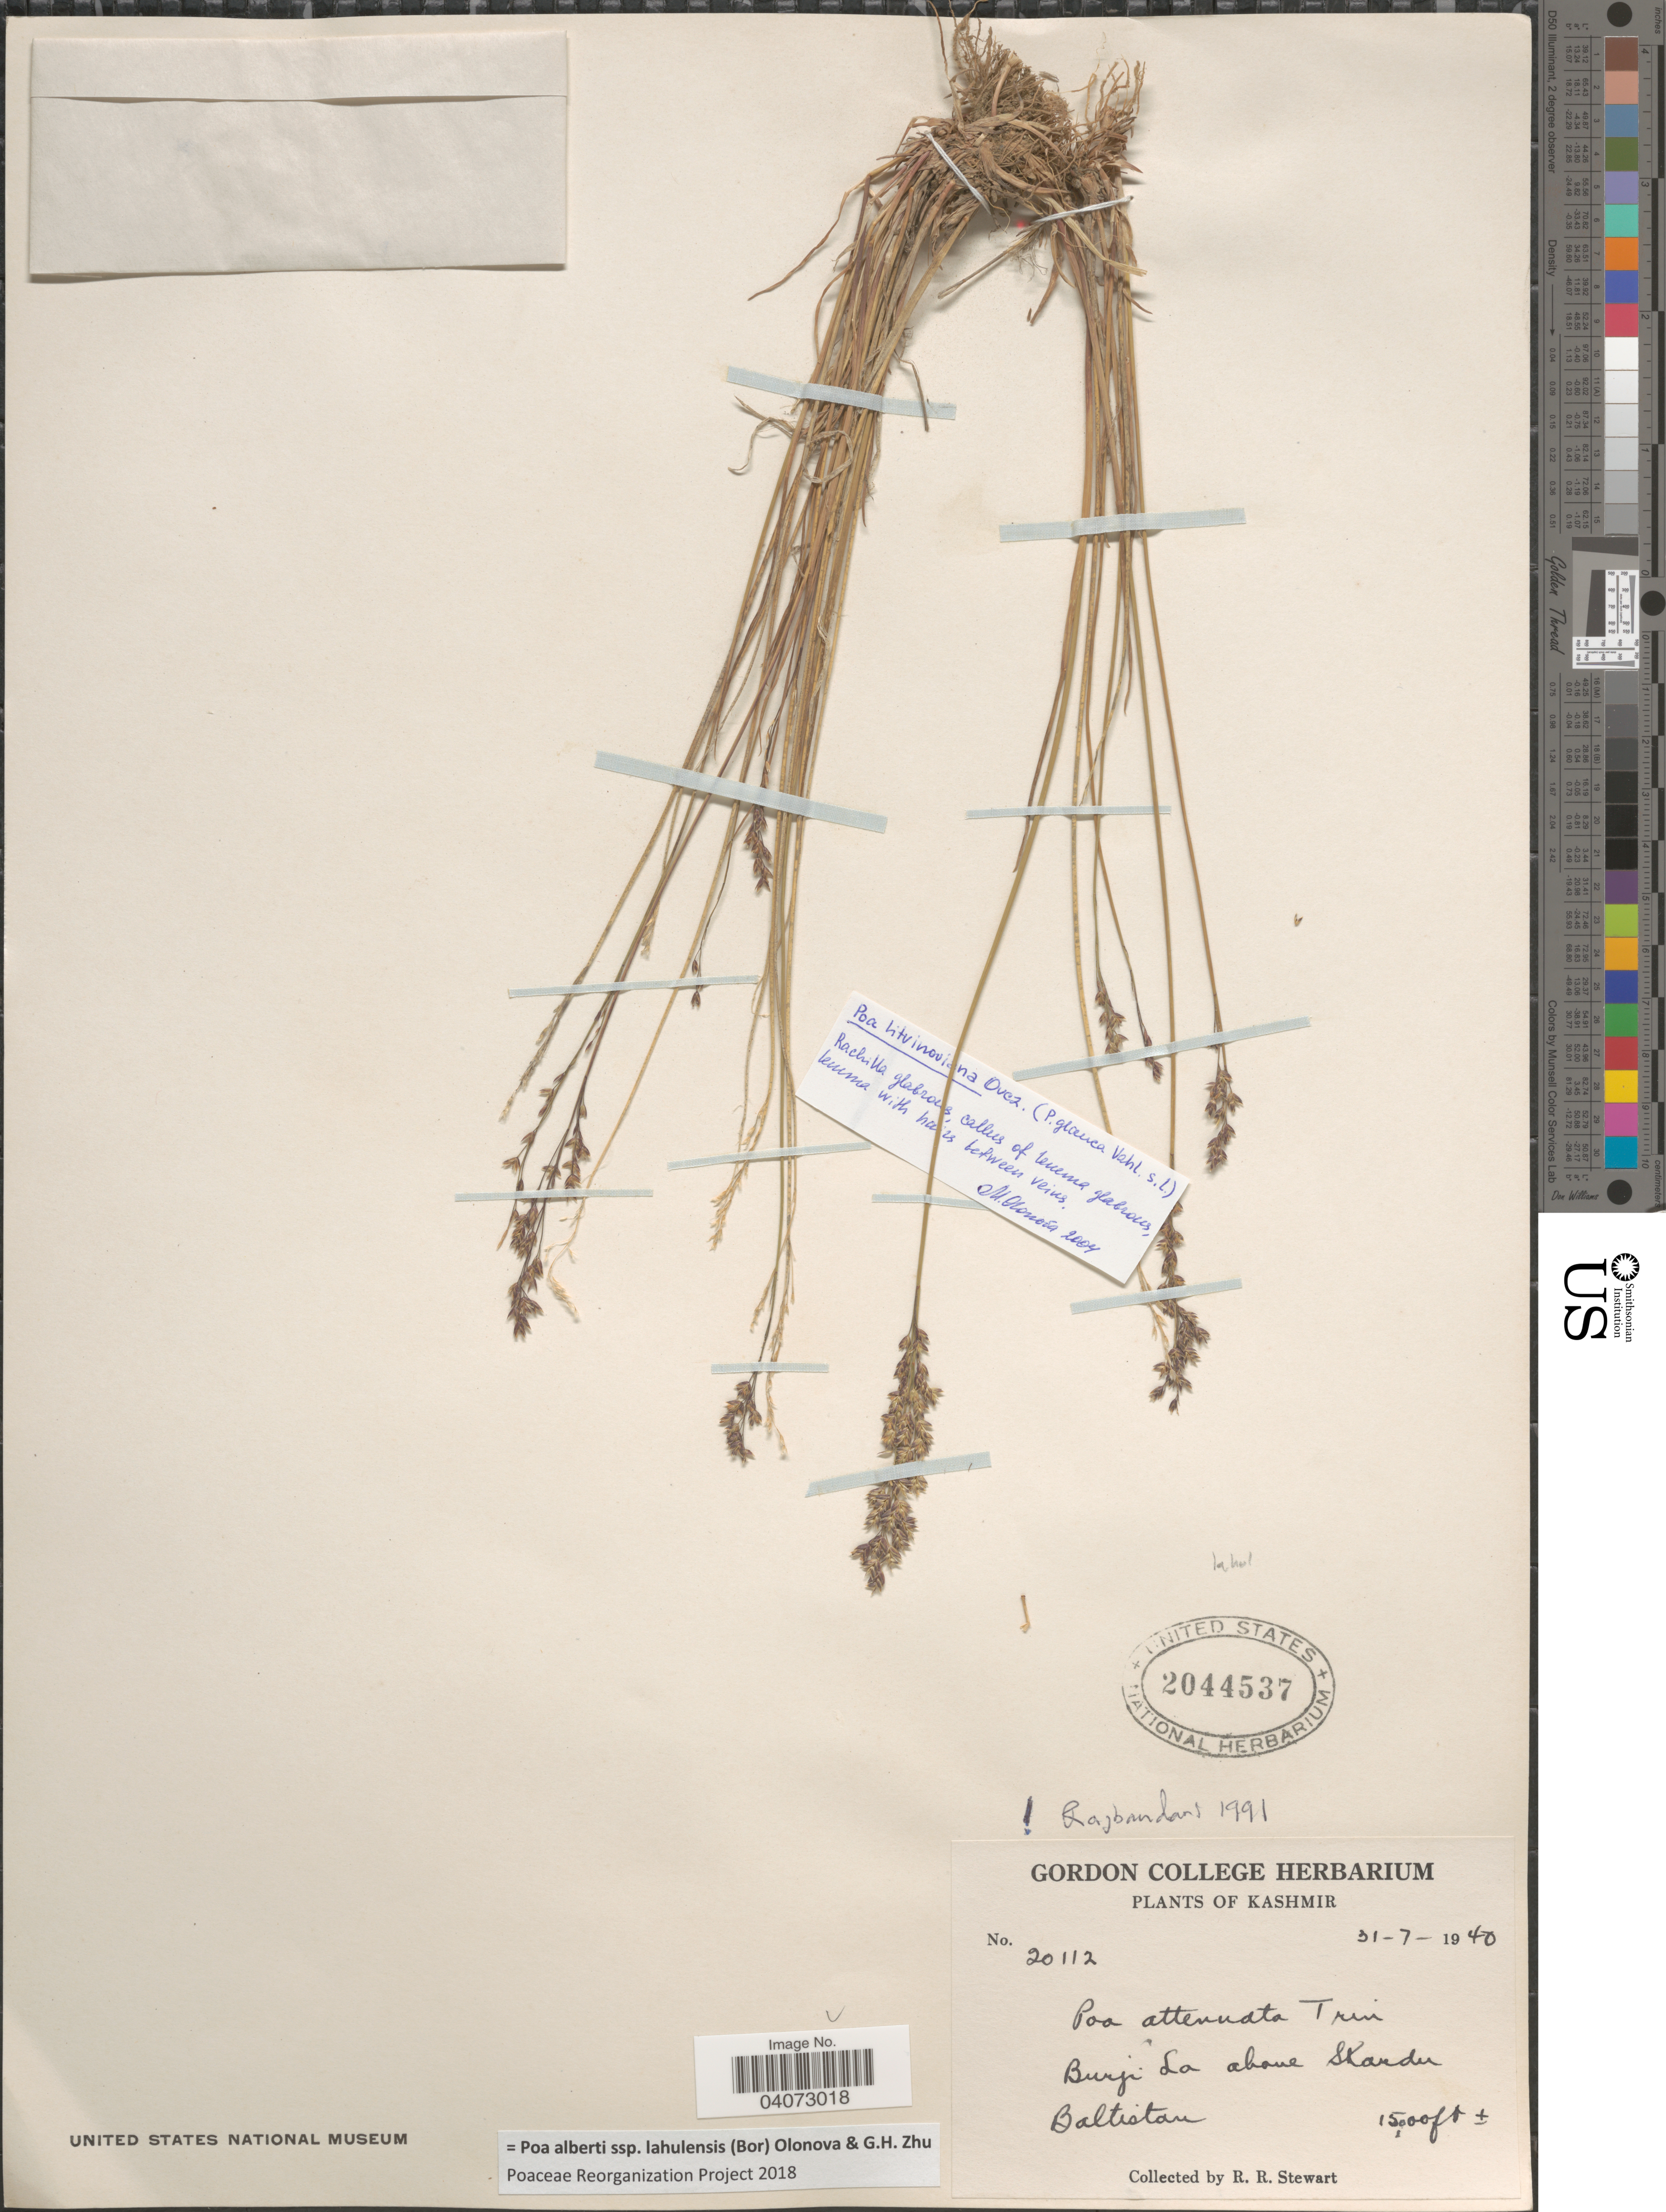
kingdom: Plantae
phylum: Tracheophyta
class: Liliopsida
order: Poales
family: Poaceae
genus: Poa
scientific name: Poa albertii subsp. lahulensis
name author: (Bor) Olonova & G.H. Zhu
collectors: R. Stewart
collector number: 20112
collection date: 1940-07-31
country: Pakistan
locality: Kashmir. Burji La above Skardu. Baltistan.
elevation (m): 4572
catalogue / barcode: US 2044537